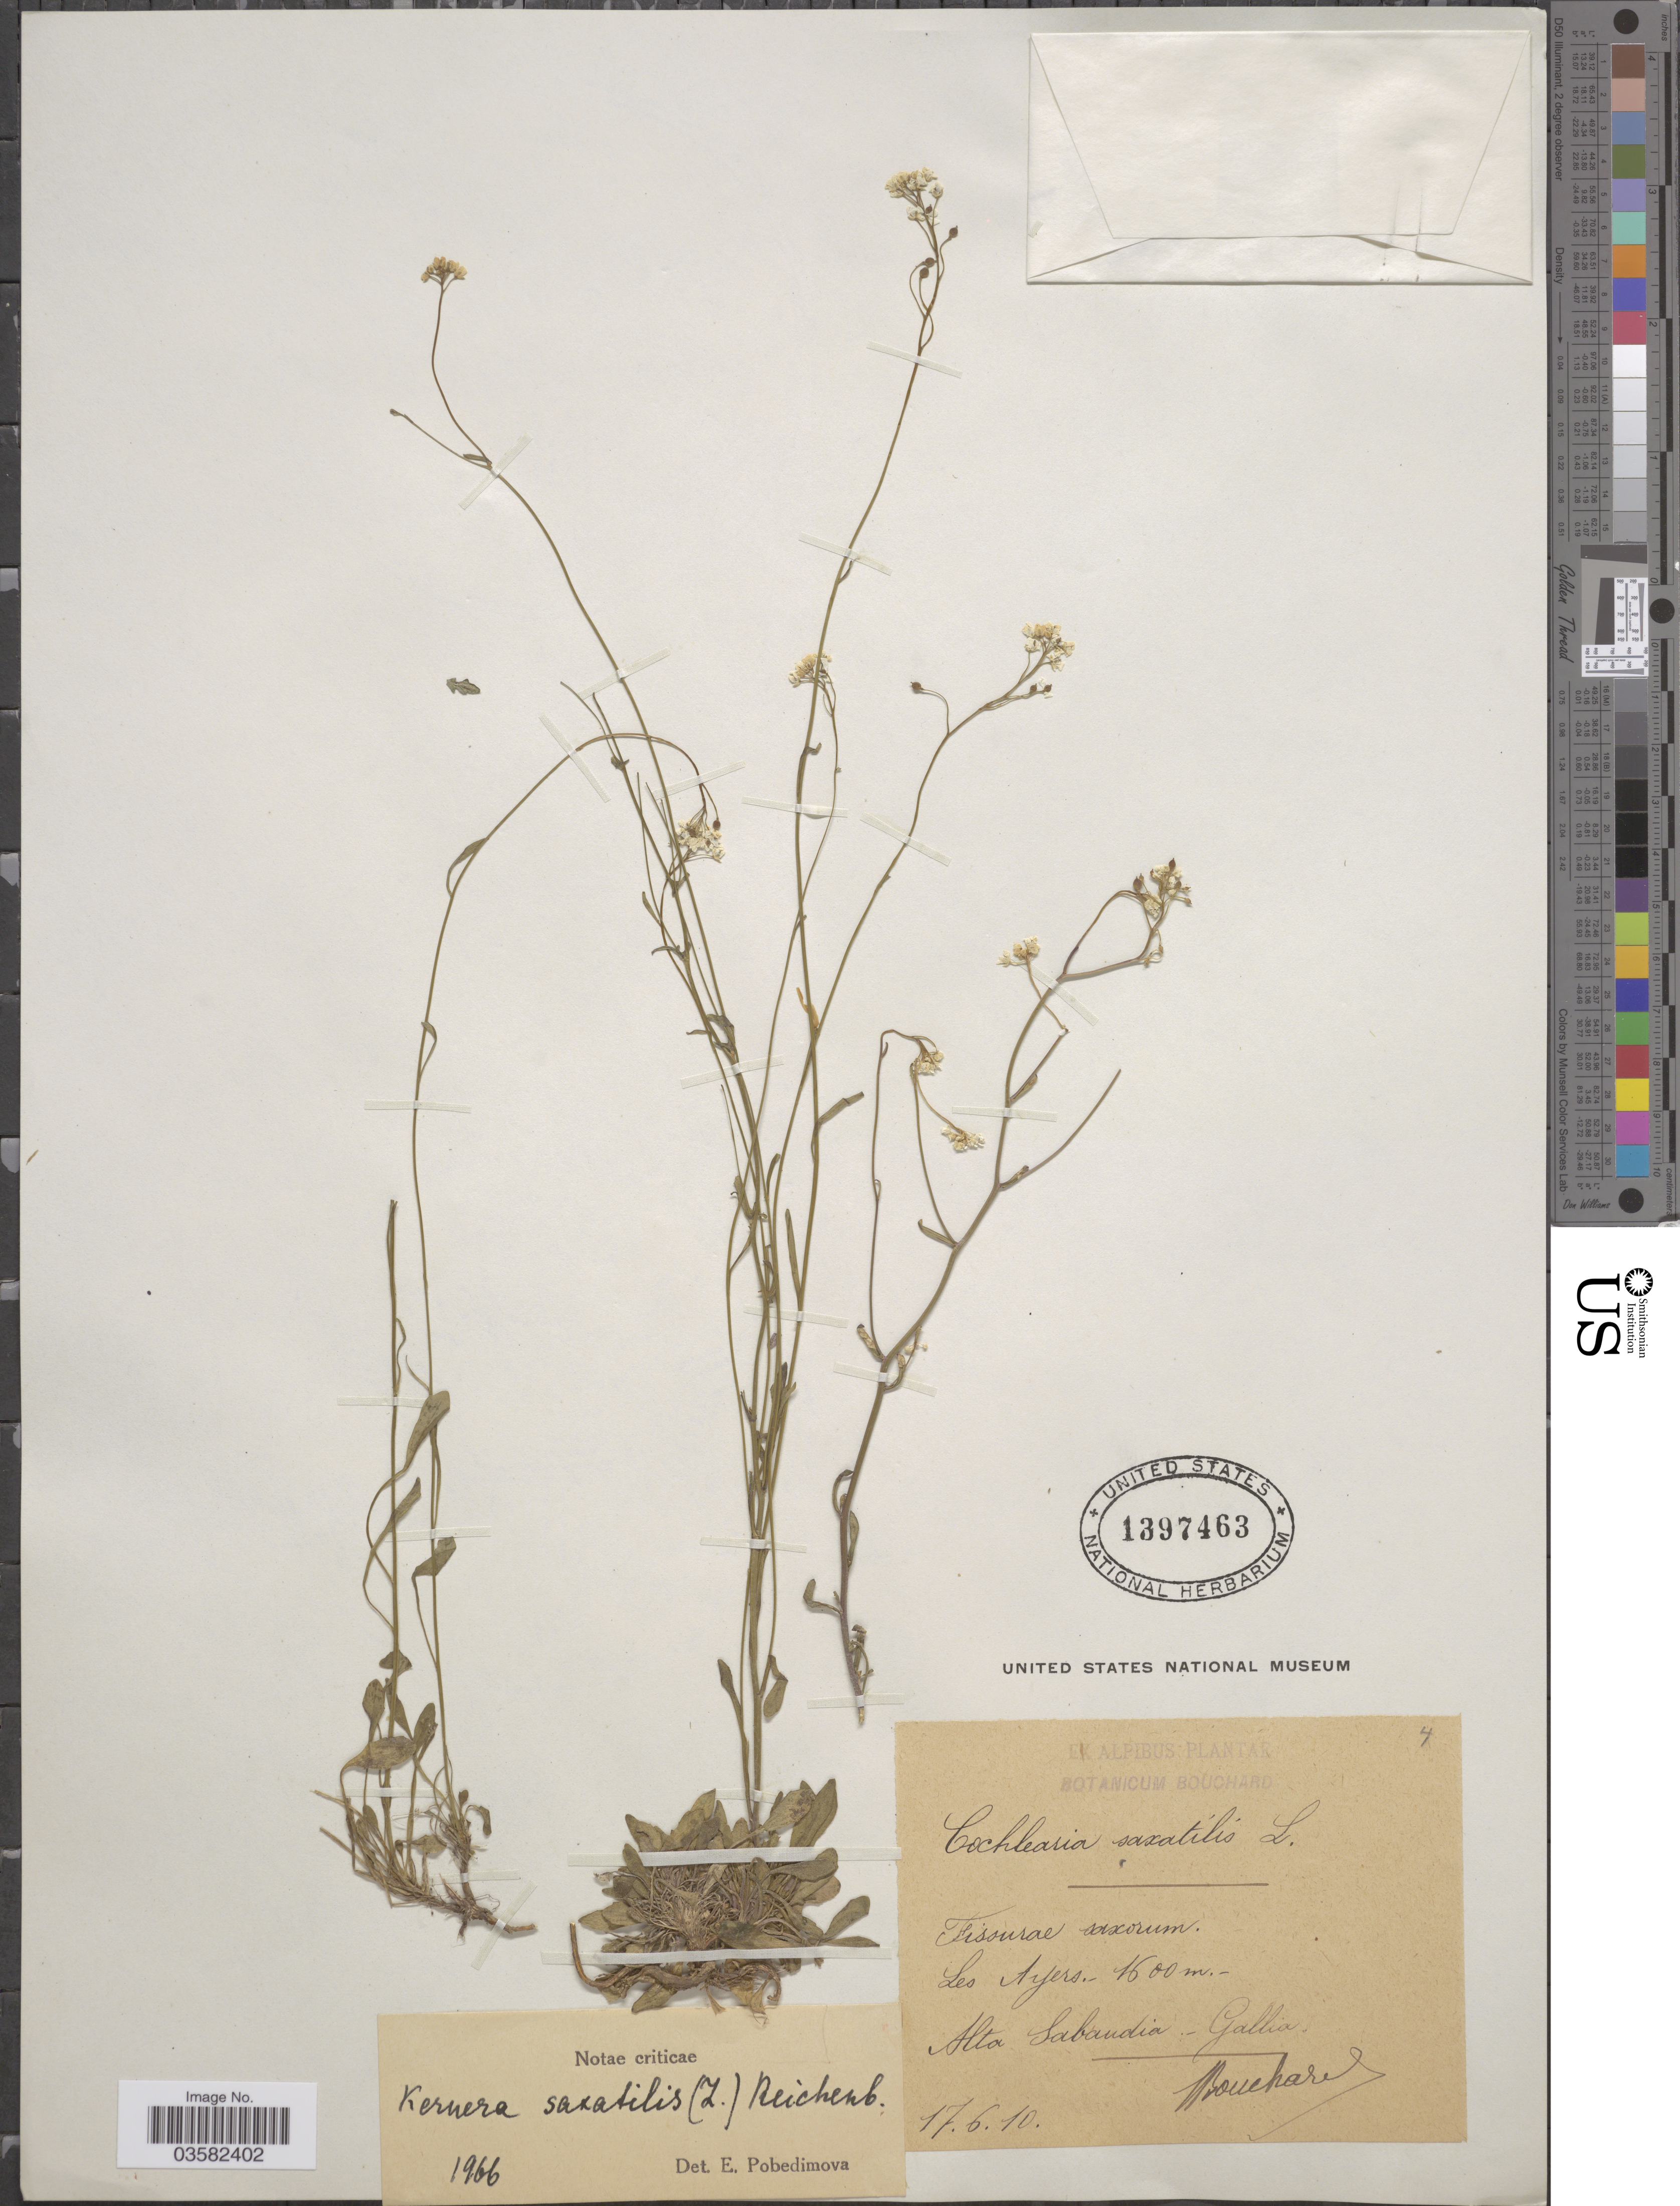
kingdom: Plantae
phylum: Tracheophyta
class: Magnoliopsida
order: Brassicales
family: Brassicaceae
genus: Kernera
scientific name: Kernera saxatilis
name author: (L.) Rchb.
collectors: J. Bouchard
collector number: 4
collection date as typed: Transcribed d/m/y: 17/6/10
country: France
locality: Les Ayers. Alta Sabandia-Gallia.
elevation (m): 1600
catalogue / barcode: US 1397463